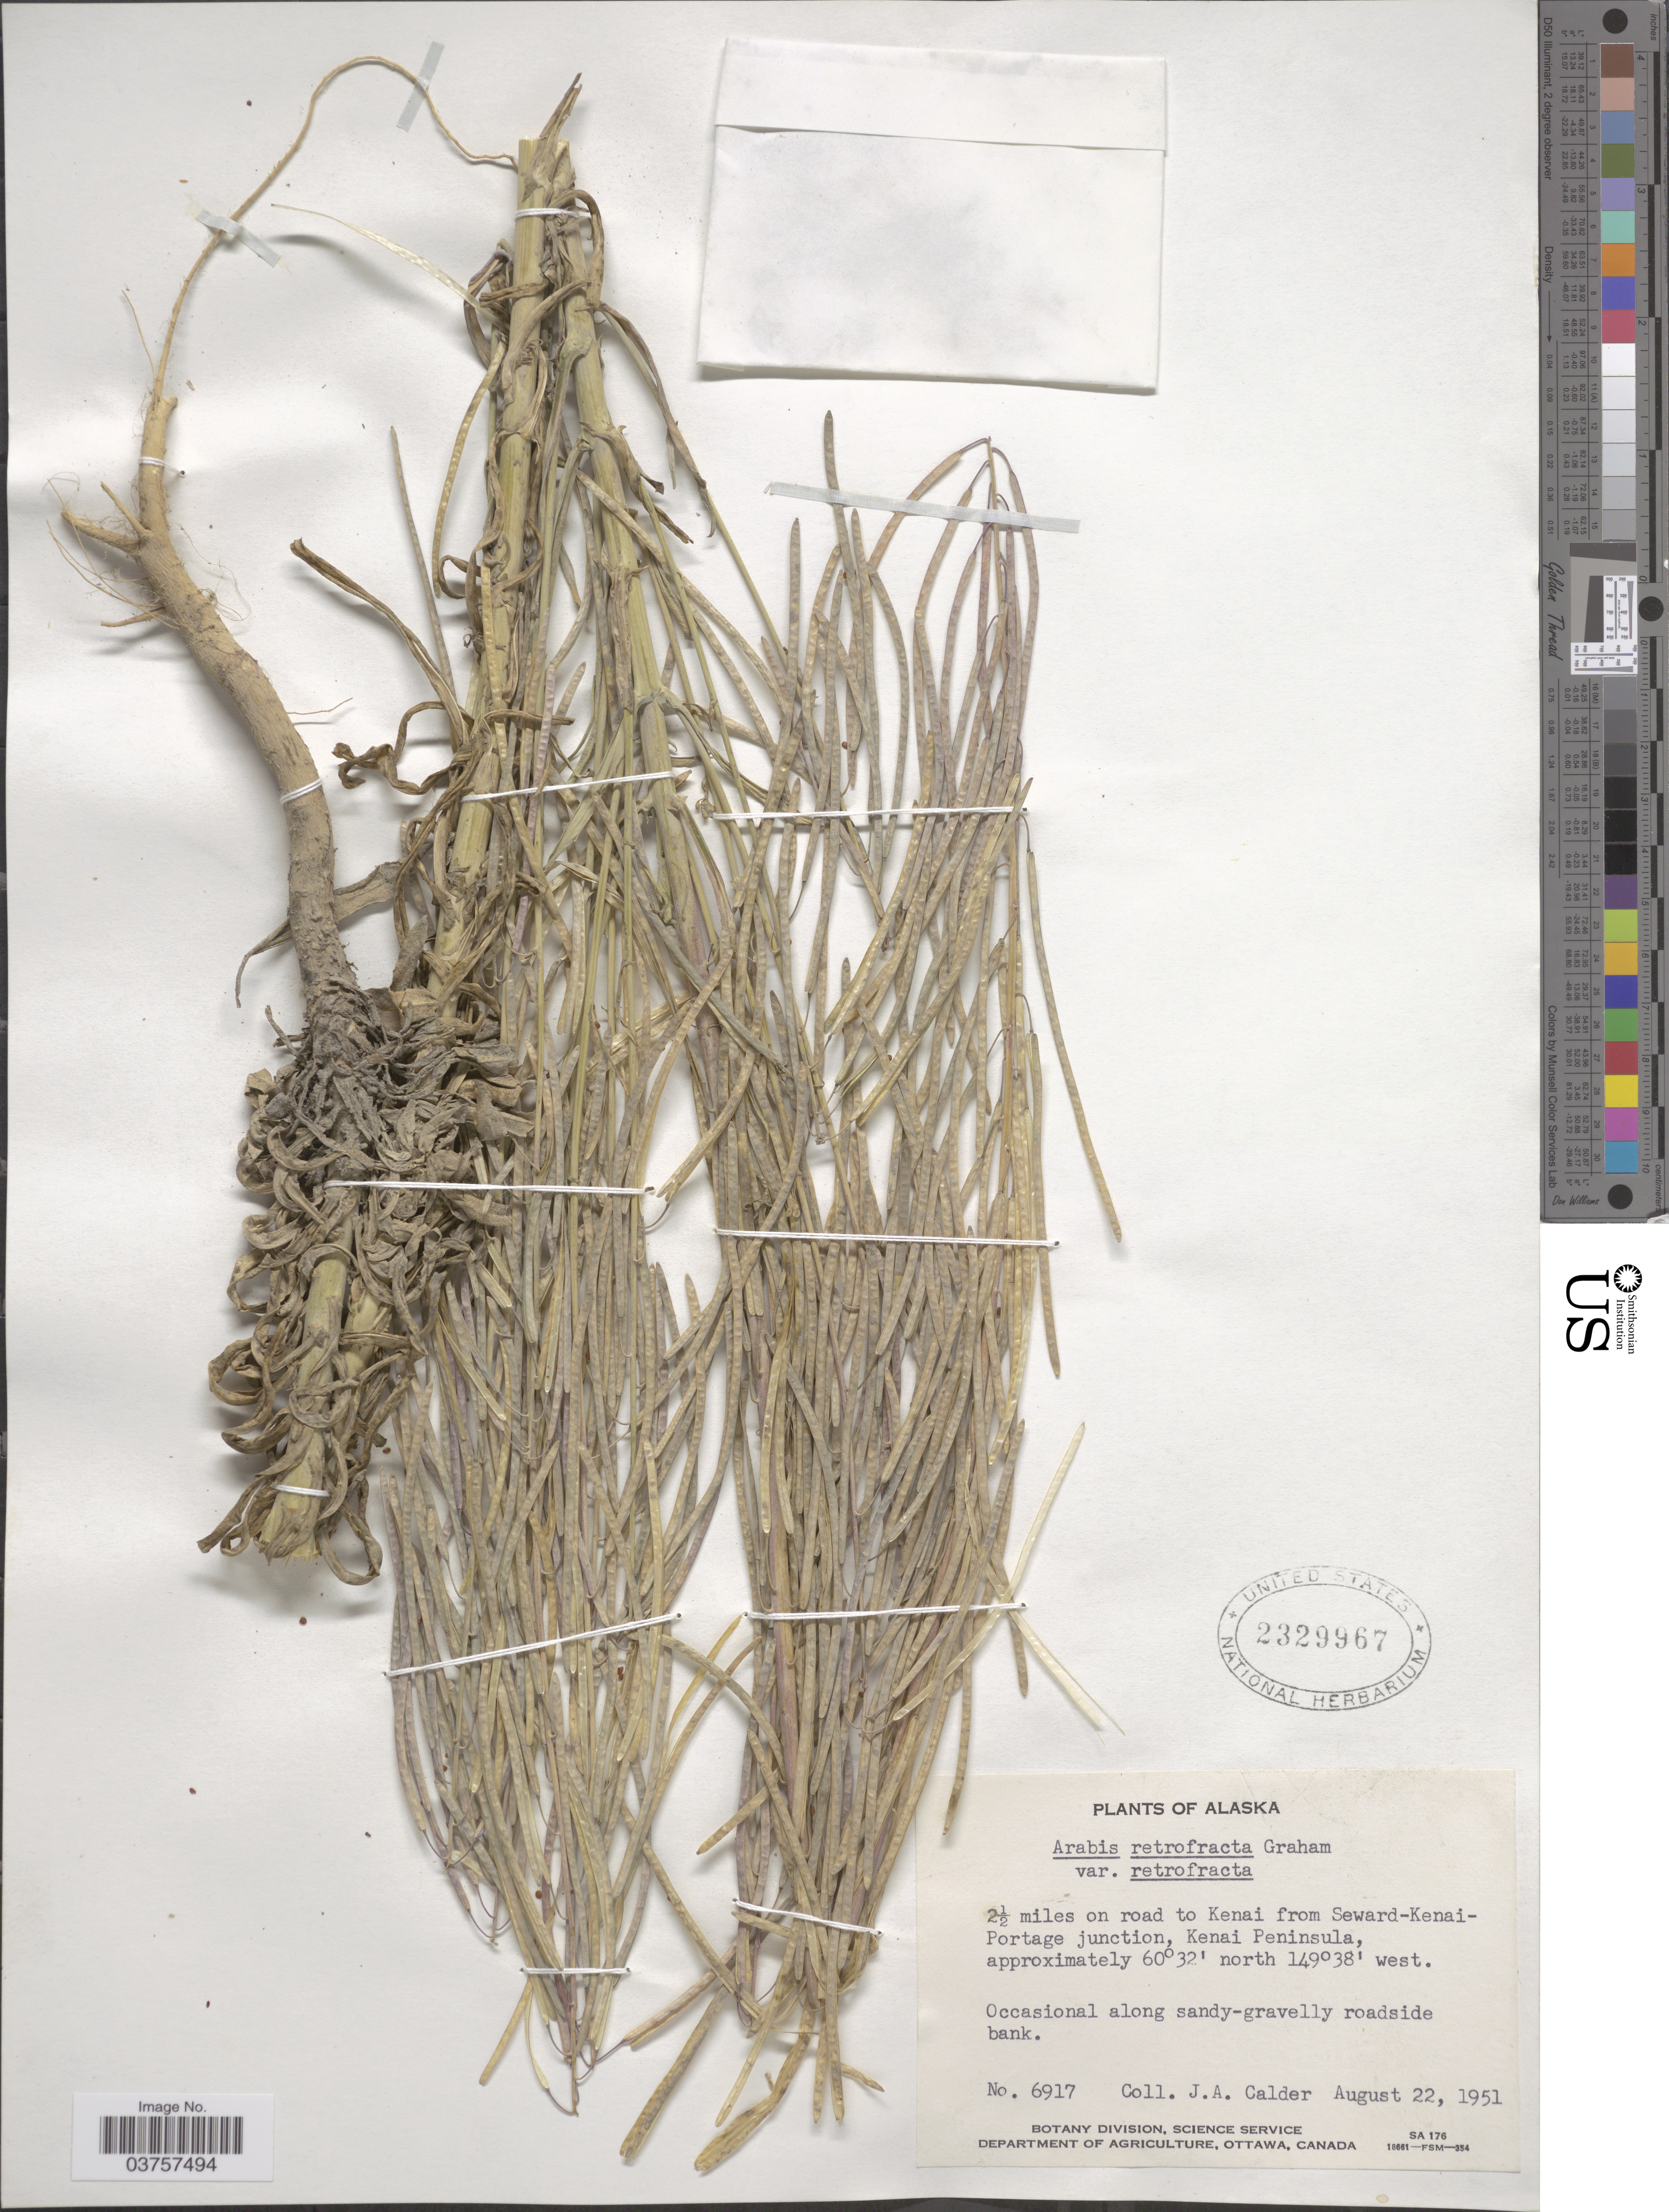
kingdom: Plantae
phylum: Tracheophyta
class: Magnoliopsida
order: Brassicales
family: Brassicaceae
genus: Arabis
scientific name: Arabis holboellii var. retrofracta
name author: Rydb.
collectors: J. A. Calder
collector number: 6917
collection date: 1951-08-22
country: United States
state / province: Alaska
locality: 2½ miles on road to Kenai from Seward-Kenai-Portage junction, Kenai Peninsula.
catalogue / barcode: US 2329967